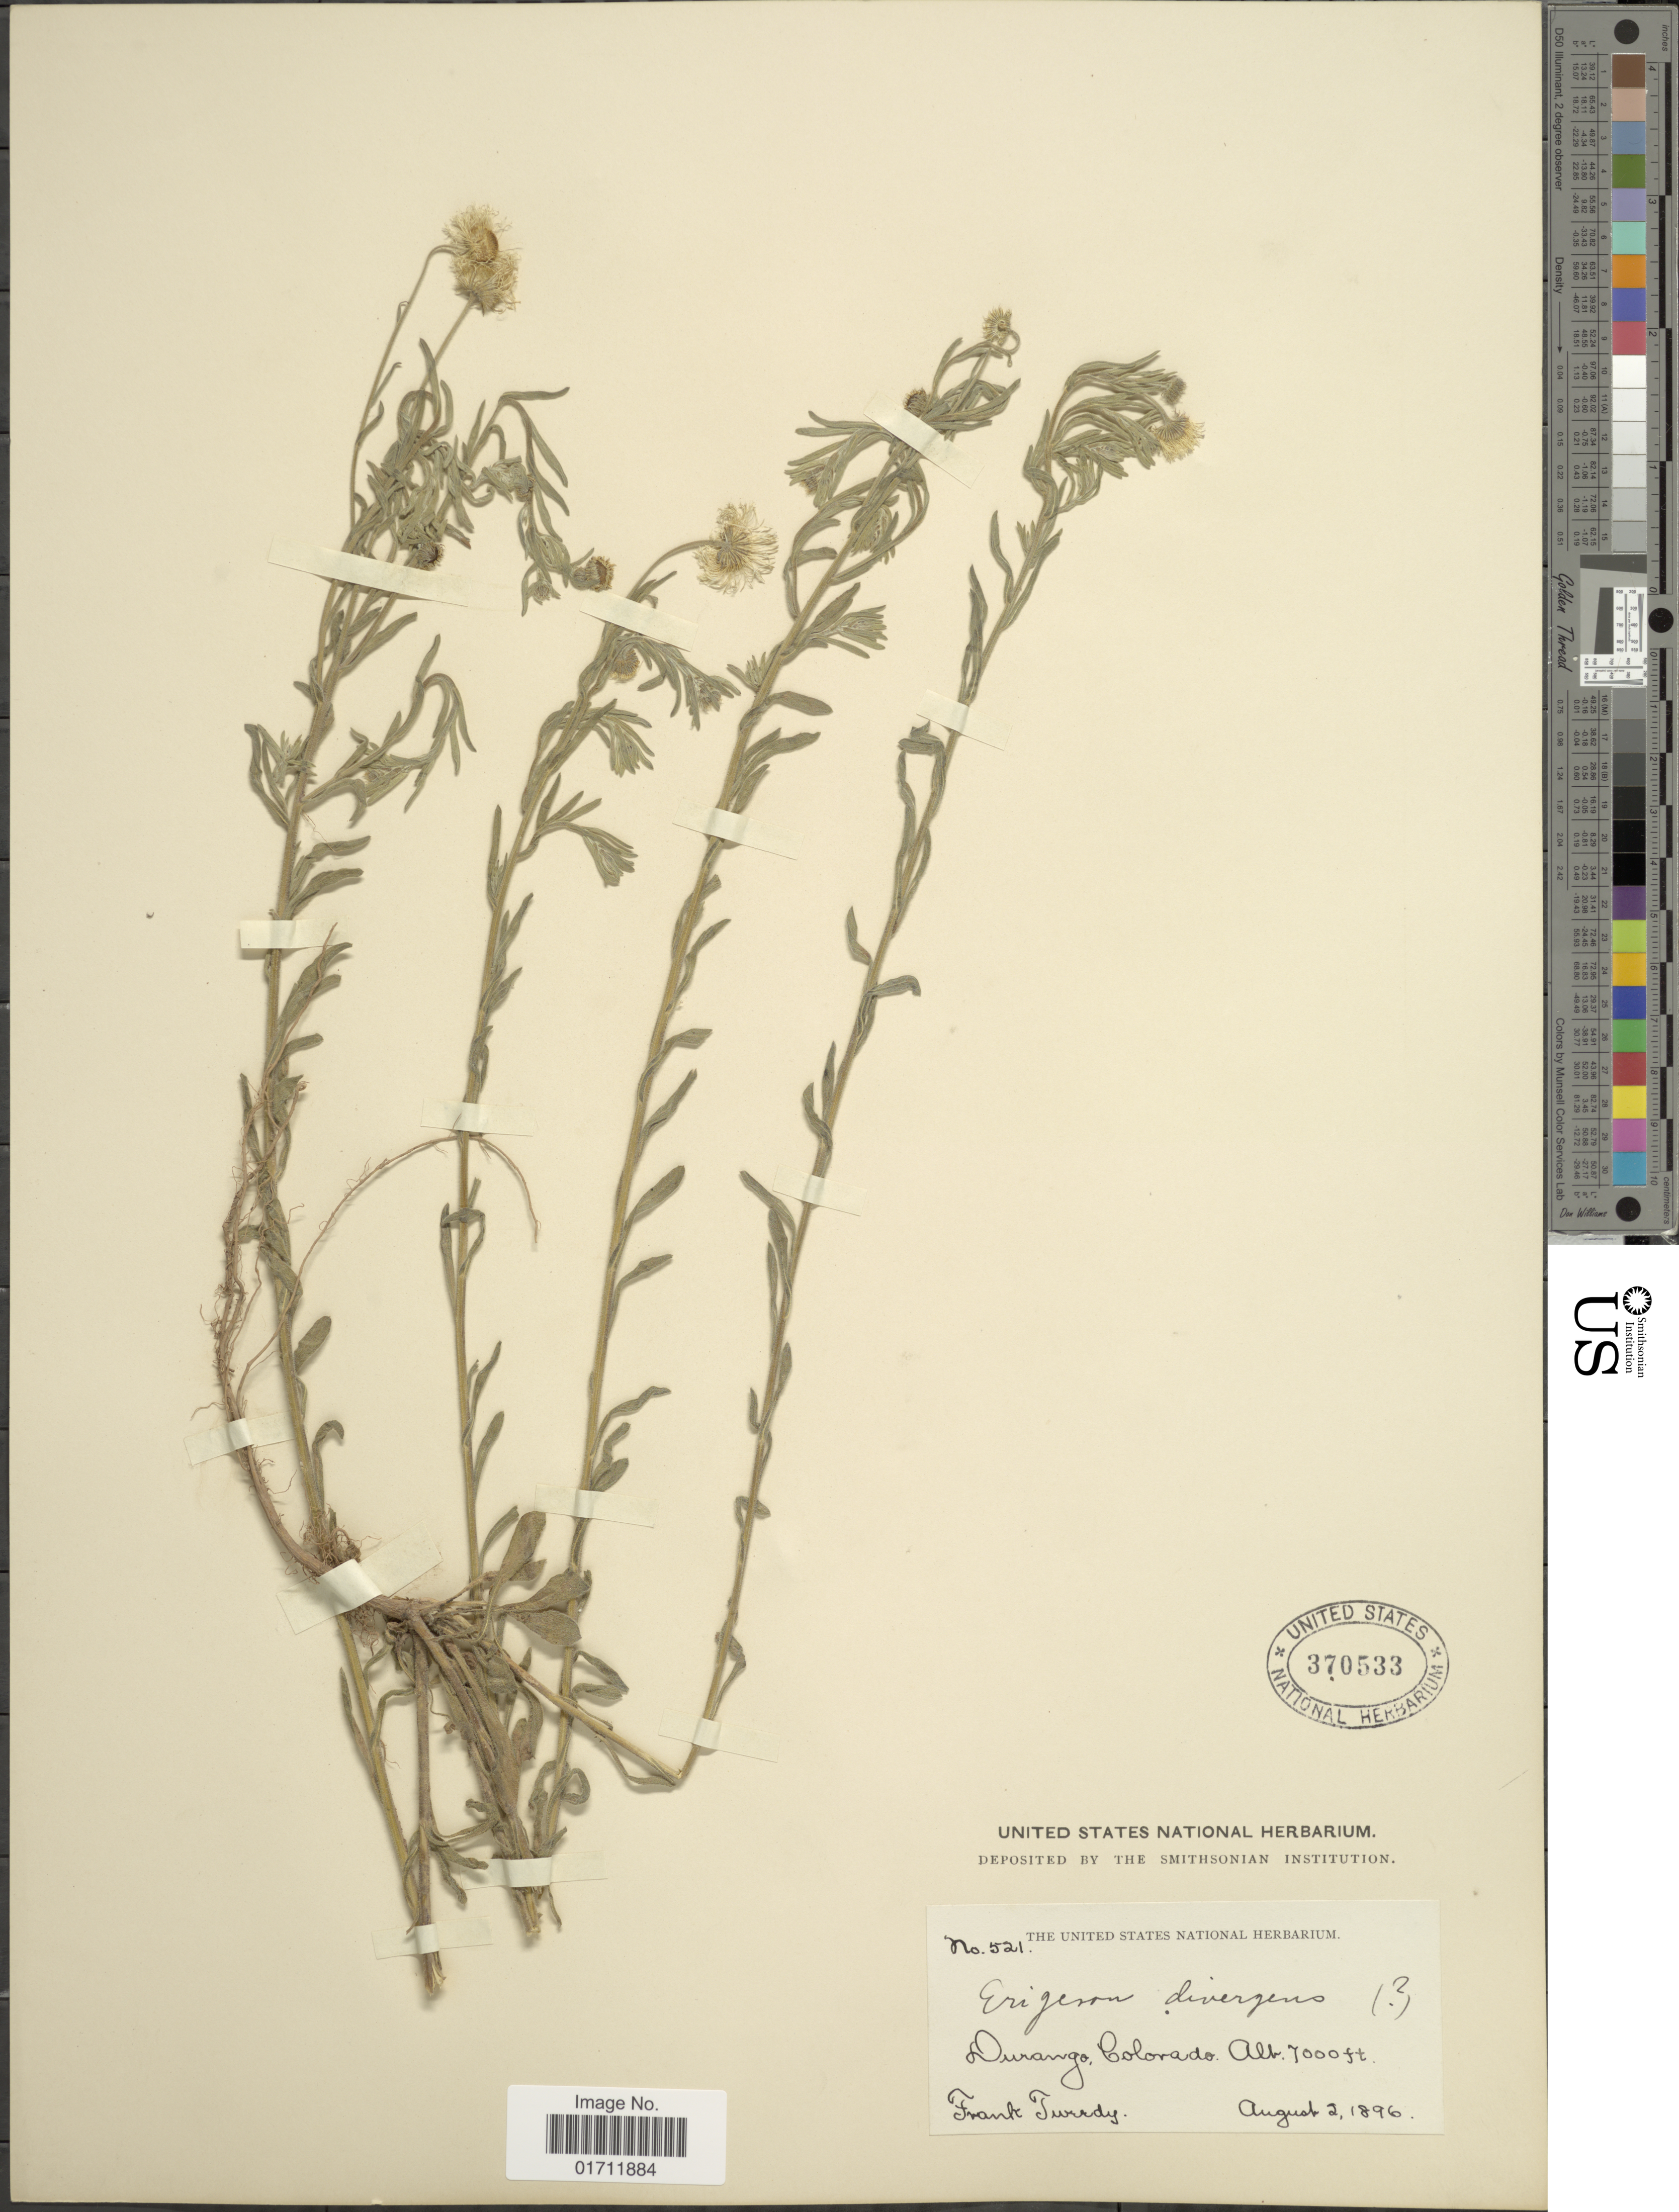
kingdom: Plantae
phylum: Tracheophyta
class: Magnoliopsida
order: Asterales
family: Asteraceae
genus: Erigeron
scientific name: Erigeron divergens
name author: Torr. & A. Gray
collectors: F. Tweedy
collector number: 521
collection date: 1896-08-02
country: United States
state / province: Colorado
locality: Durango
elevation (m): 2134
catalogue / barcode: US 370533